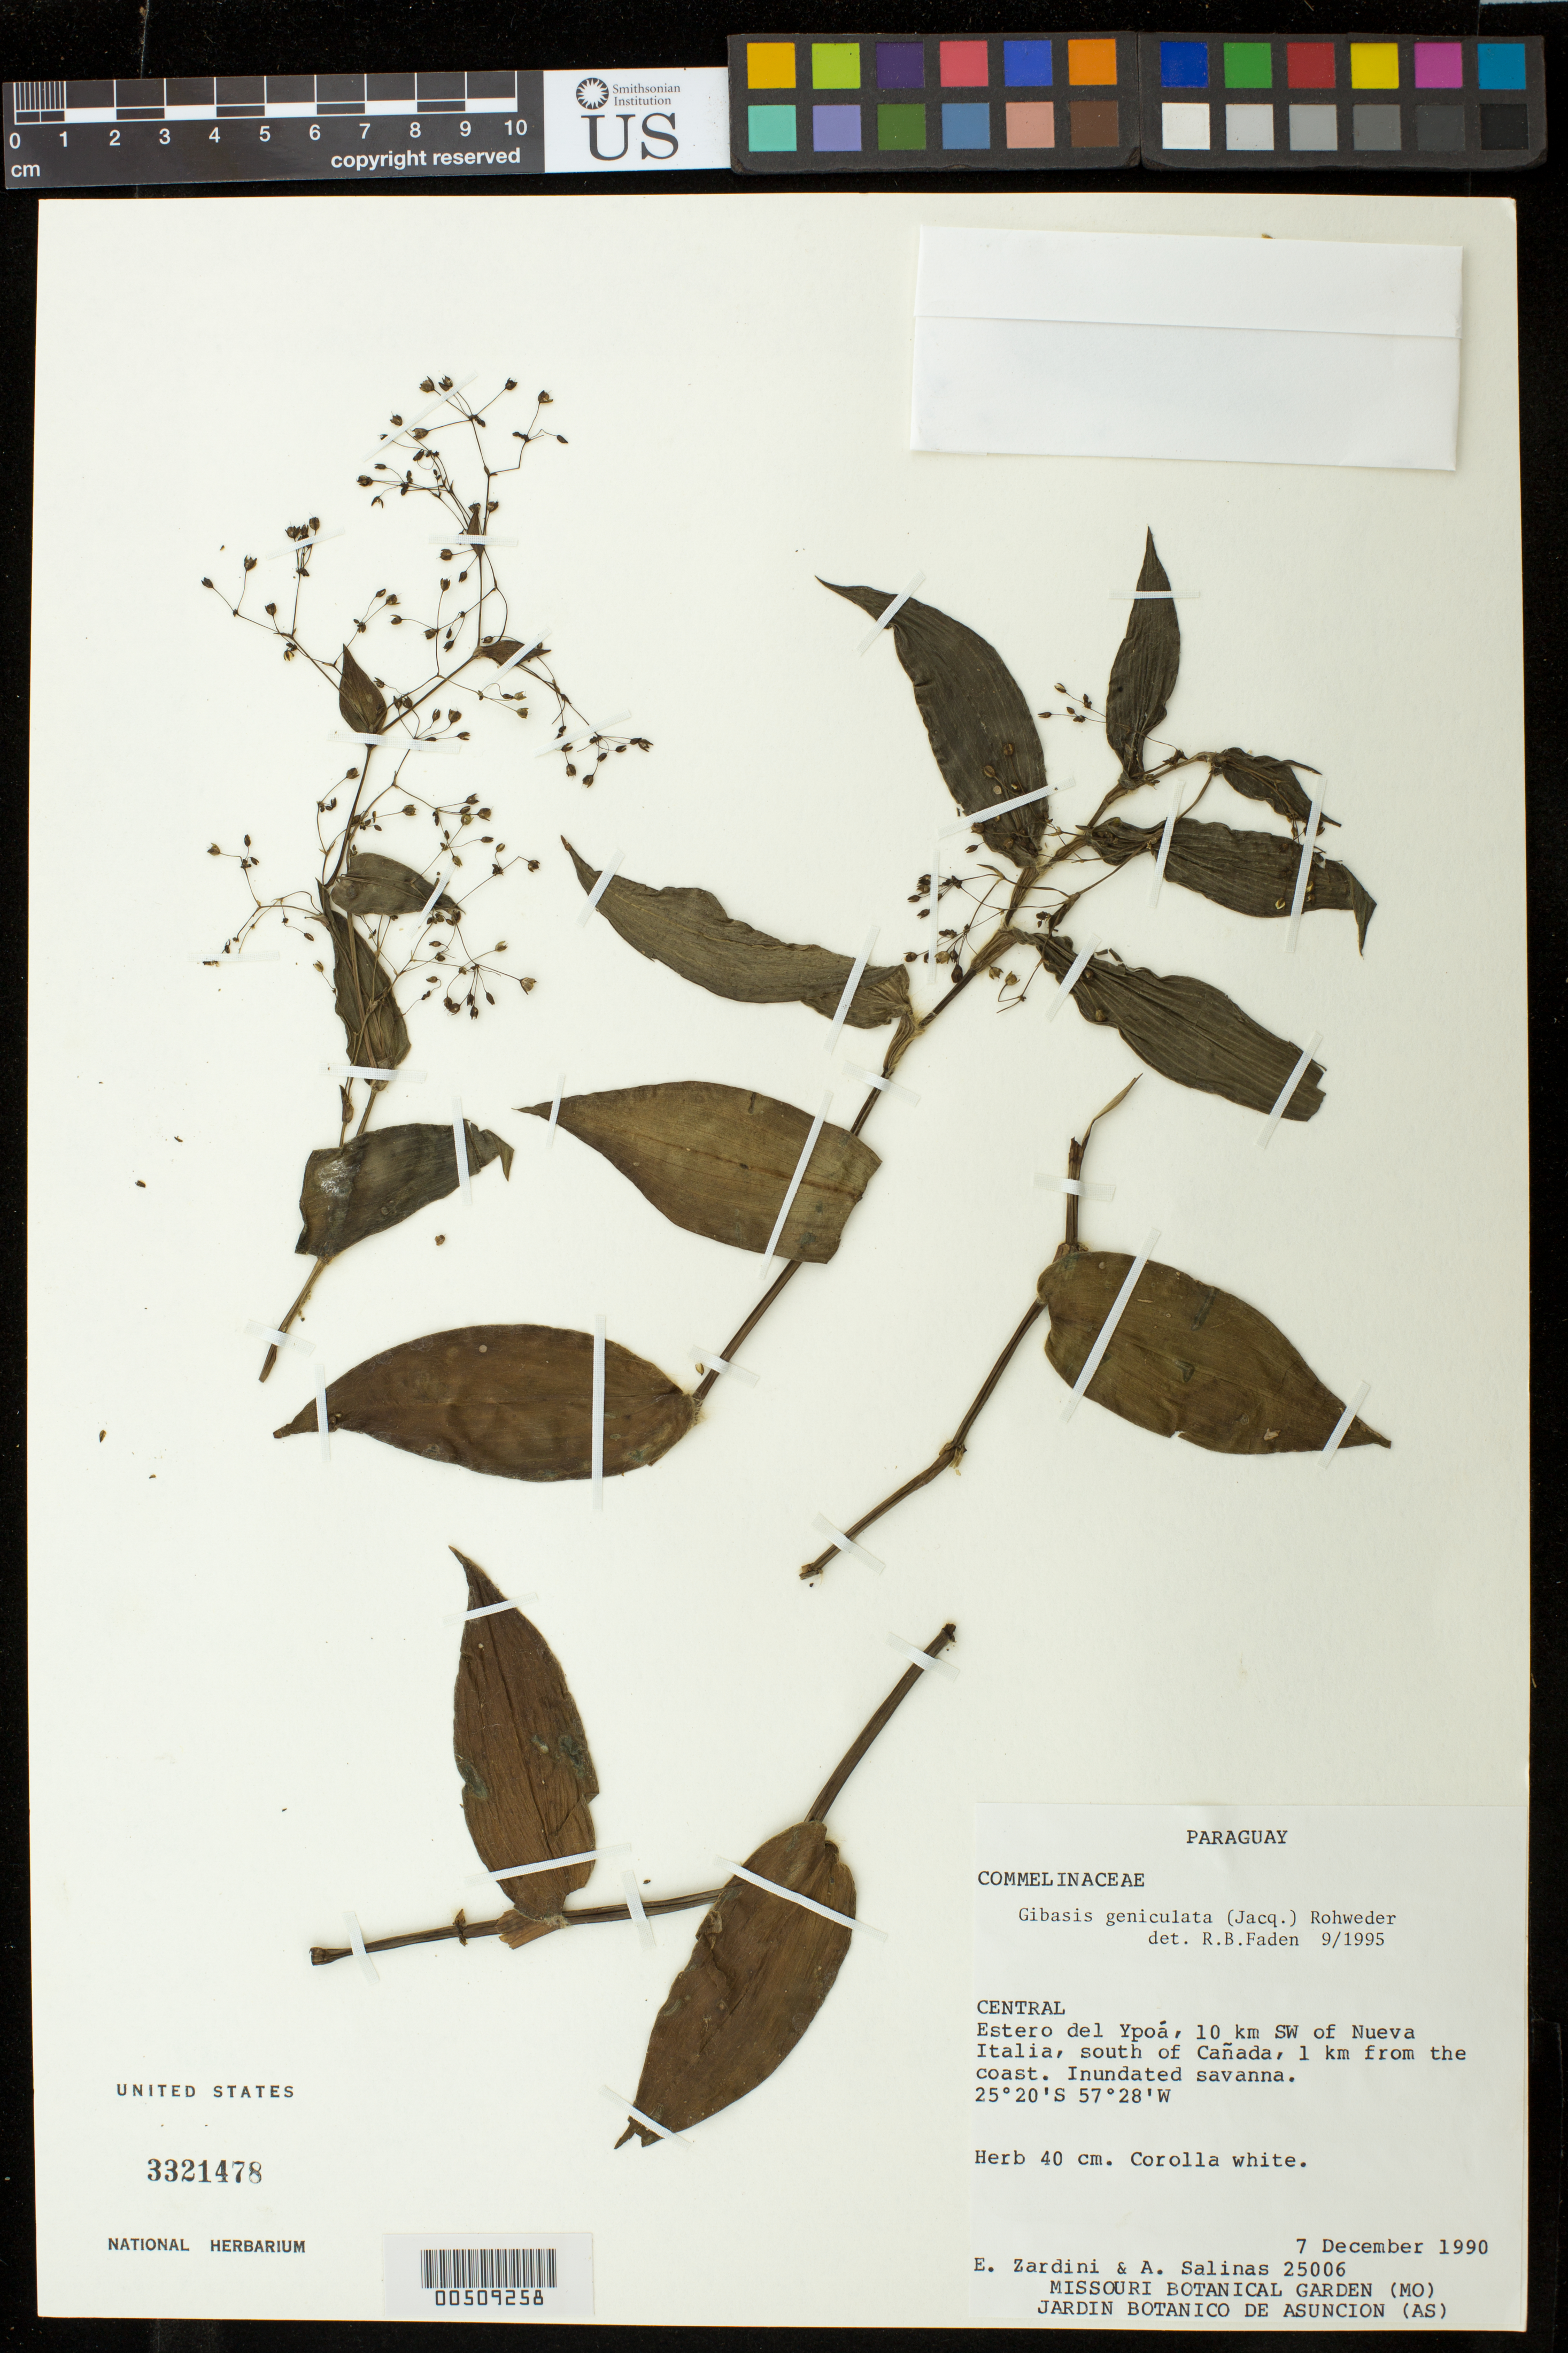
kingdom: Plantae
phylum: Tracheophyta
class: Liliopsida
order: Commelinales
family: Commelinaceae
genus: Gibasis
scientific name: Gibasis geniculata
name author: (Jacq.) Rohweder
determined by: Faden, Robert B., (US), Smithsonian Institution - National Museum of Natural History (UNITED STATES)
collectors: E. M. Zardini & A. Salinas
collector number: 25006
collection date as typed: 07 Dec 1990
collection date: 1990-12-07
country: Paraguay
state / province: Central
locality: Ypoa, sw of nueva italia, s of canada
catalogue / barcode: US 3321478